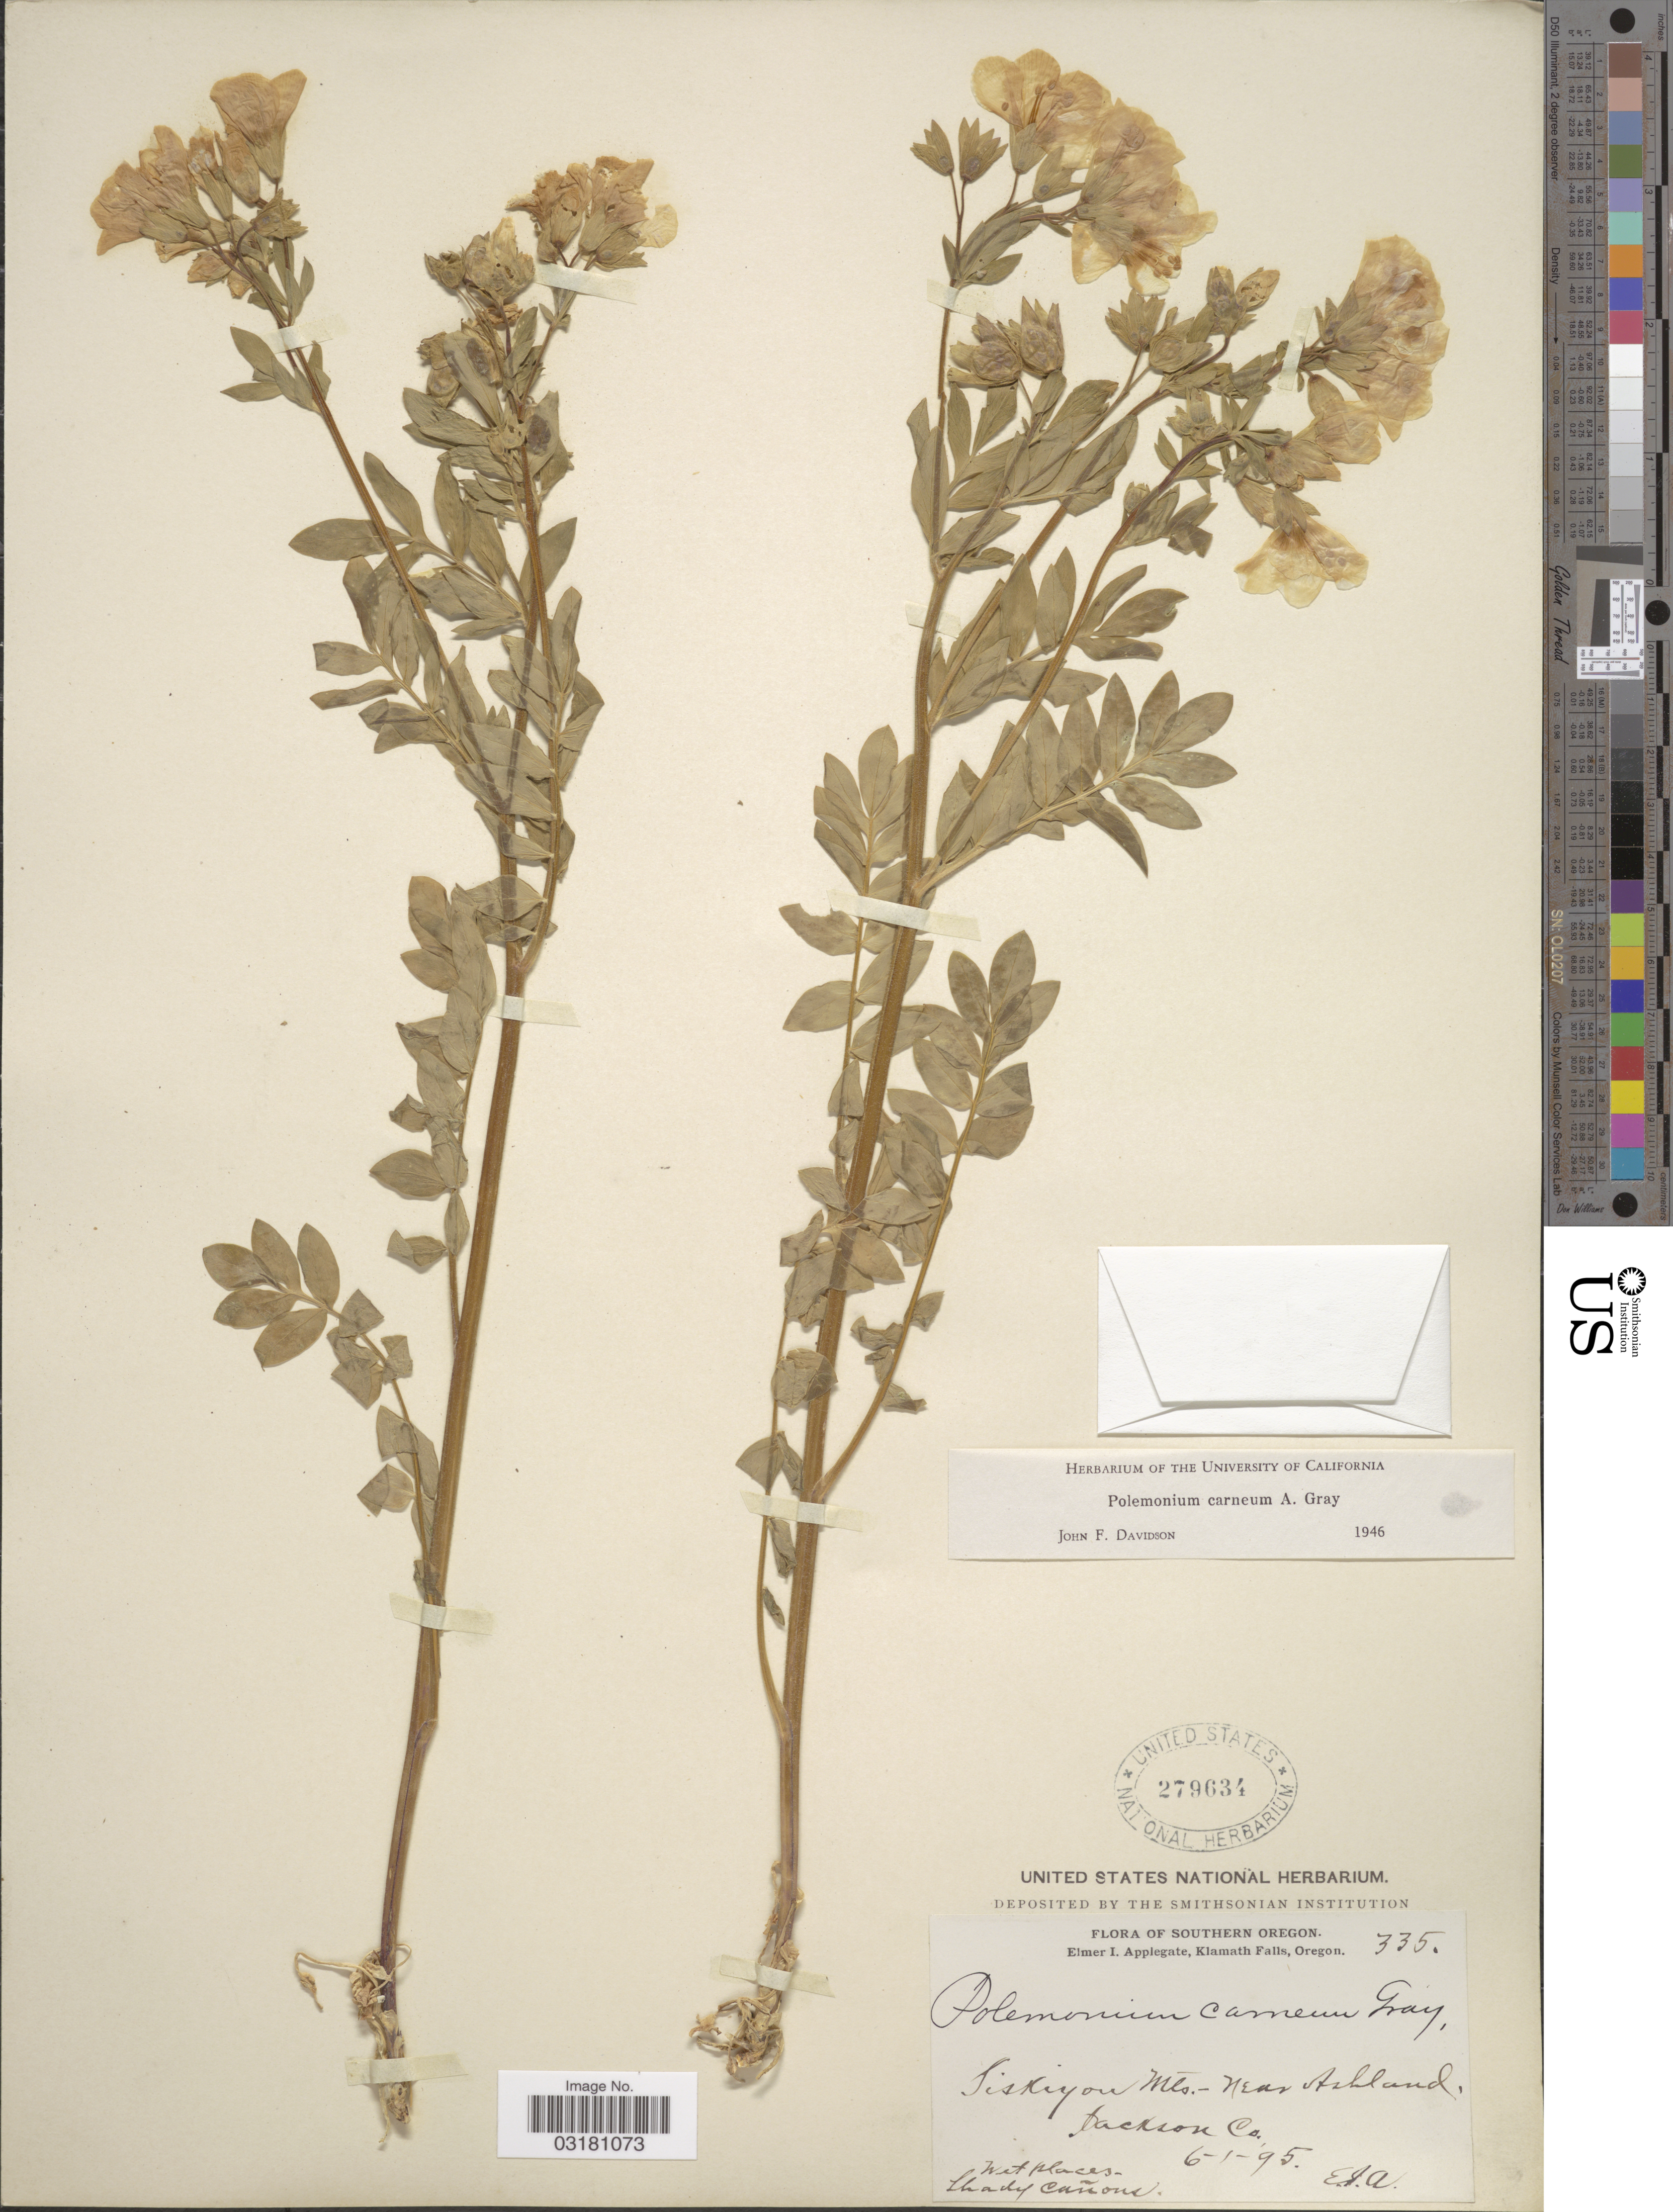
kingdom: Plantae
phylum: Tracheophyta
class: Magnoliopsida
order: Ericales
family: Polemoniaceae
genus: Polemonium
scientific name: Polemonium carneum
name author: A. Gray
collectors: E. I. Applegate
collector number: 335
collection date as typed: Transcribed d/m/y: 1/6/95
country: United States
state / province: Oregon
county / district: Jackson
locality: Southern Oregon. Siskiyou Mts. Near Ashland. Jackson Co.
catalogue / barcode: US 279634